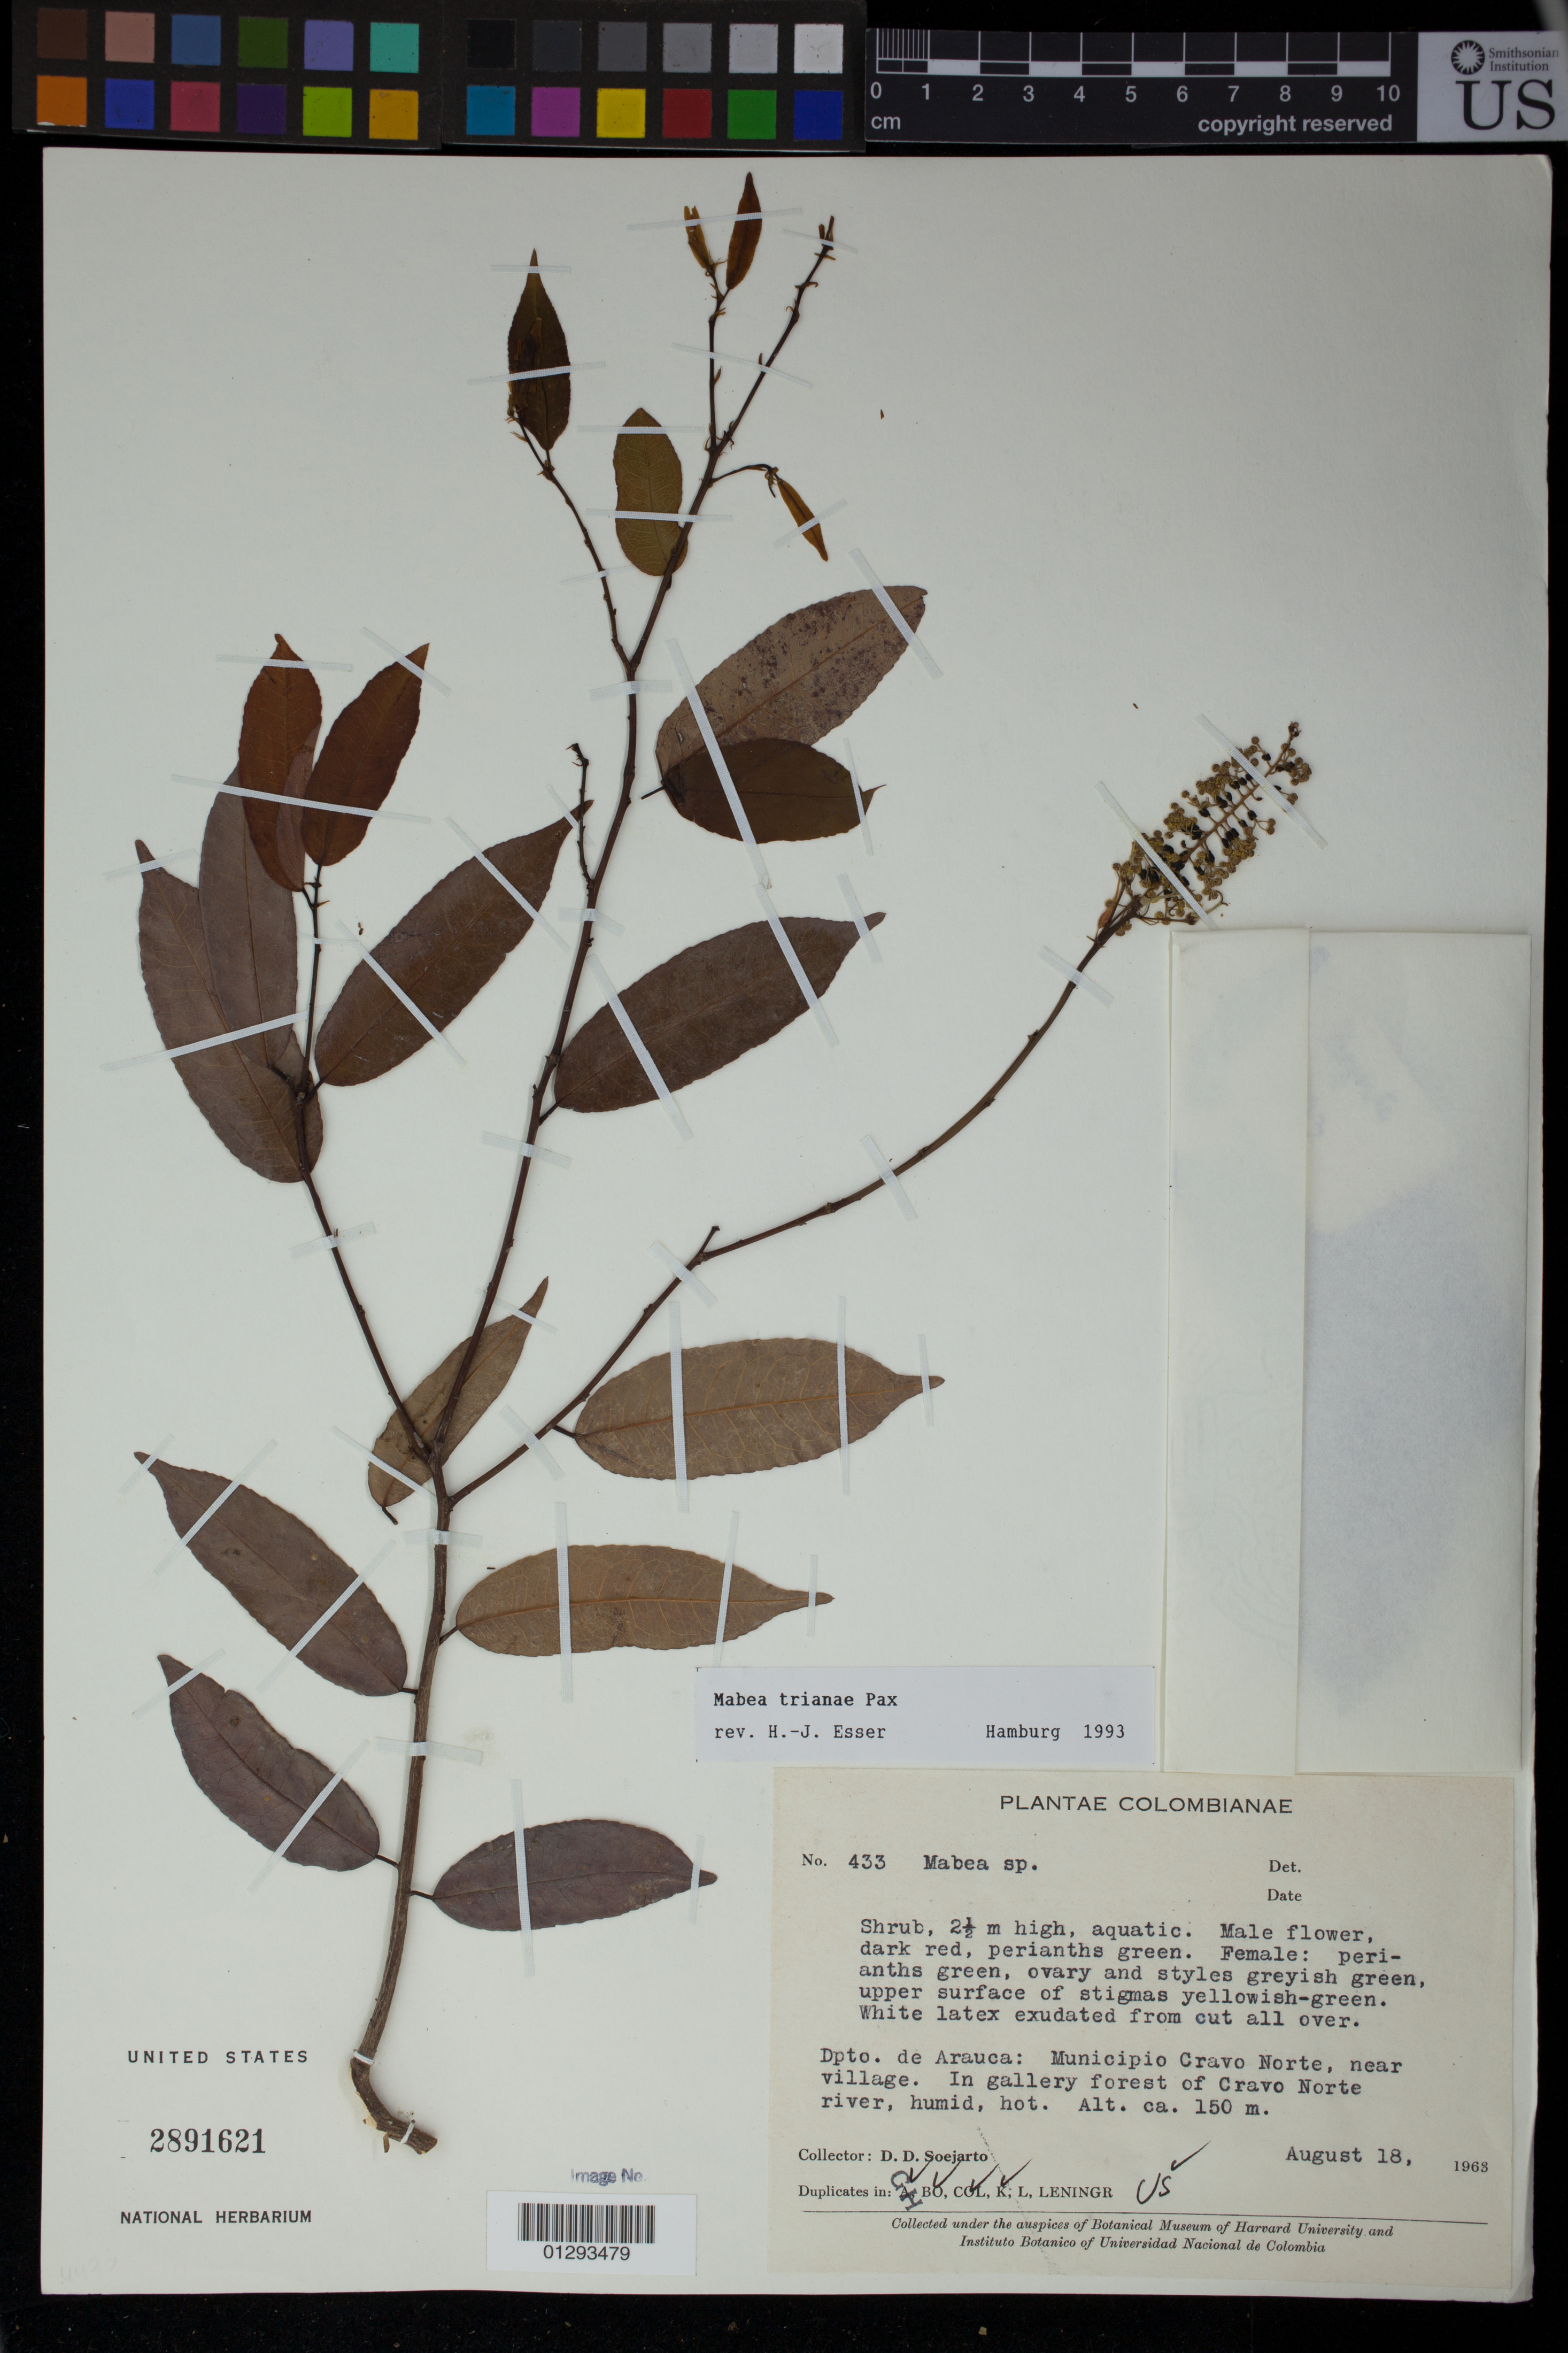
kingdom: Plantae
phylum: Tracheophyta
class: Magnoliopsida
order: Malpighiales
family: Euphorbiaceae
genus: Mabea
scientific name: Mabea trianae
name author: Pax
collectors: D. D. Soejarto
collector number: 433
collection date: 1963-08-18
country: Colombia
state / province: Arauca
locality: Dpto. de Arauca: Municipio Cravo Norte, near village. In gallery forest of Cravo Norte river.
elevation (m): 150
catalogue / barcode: US 2891621